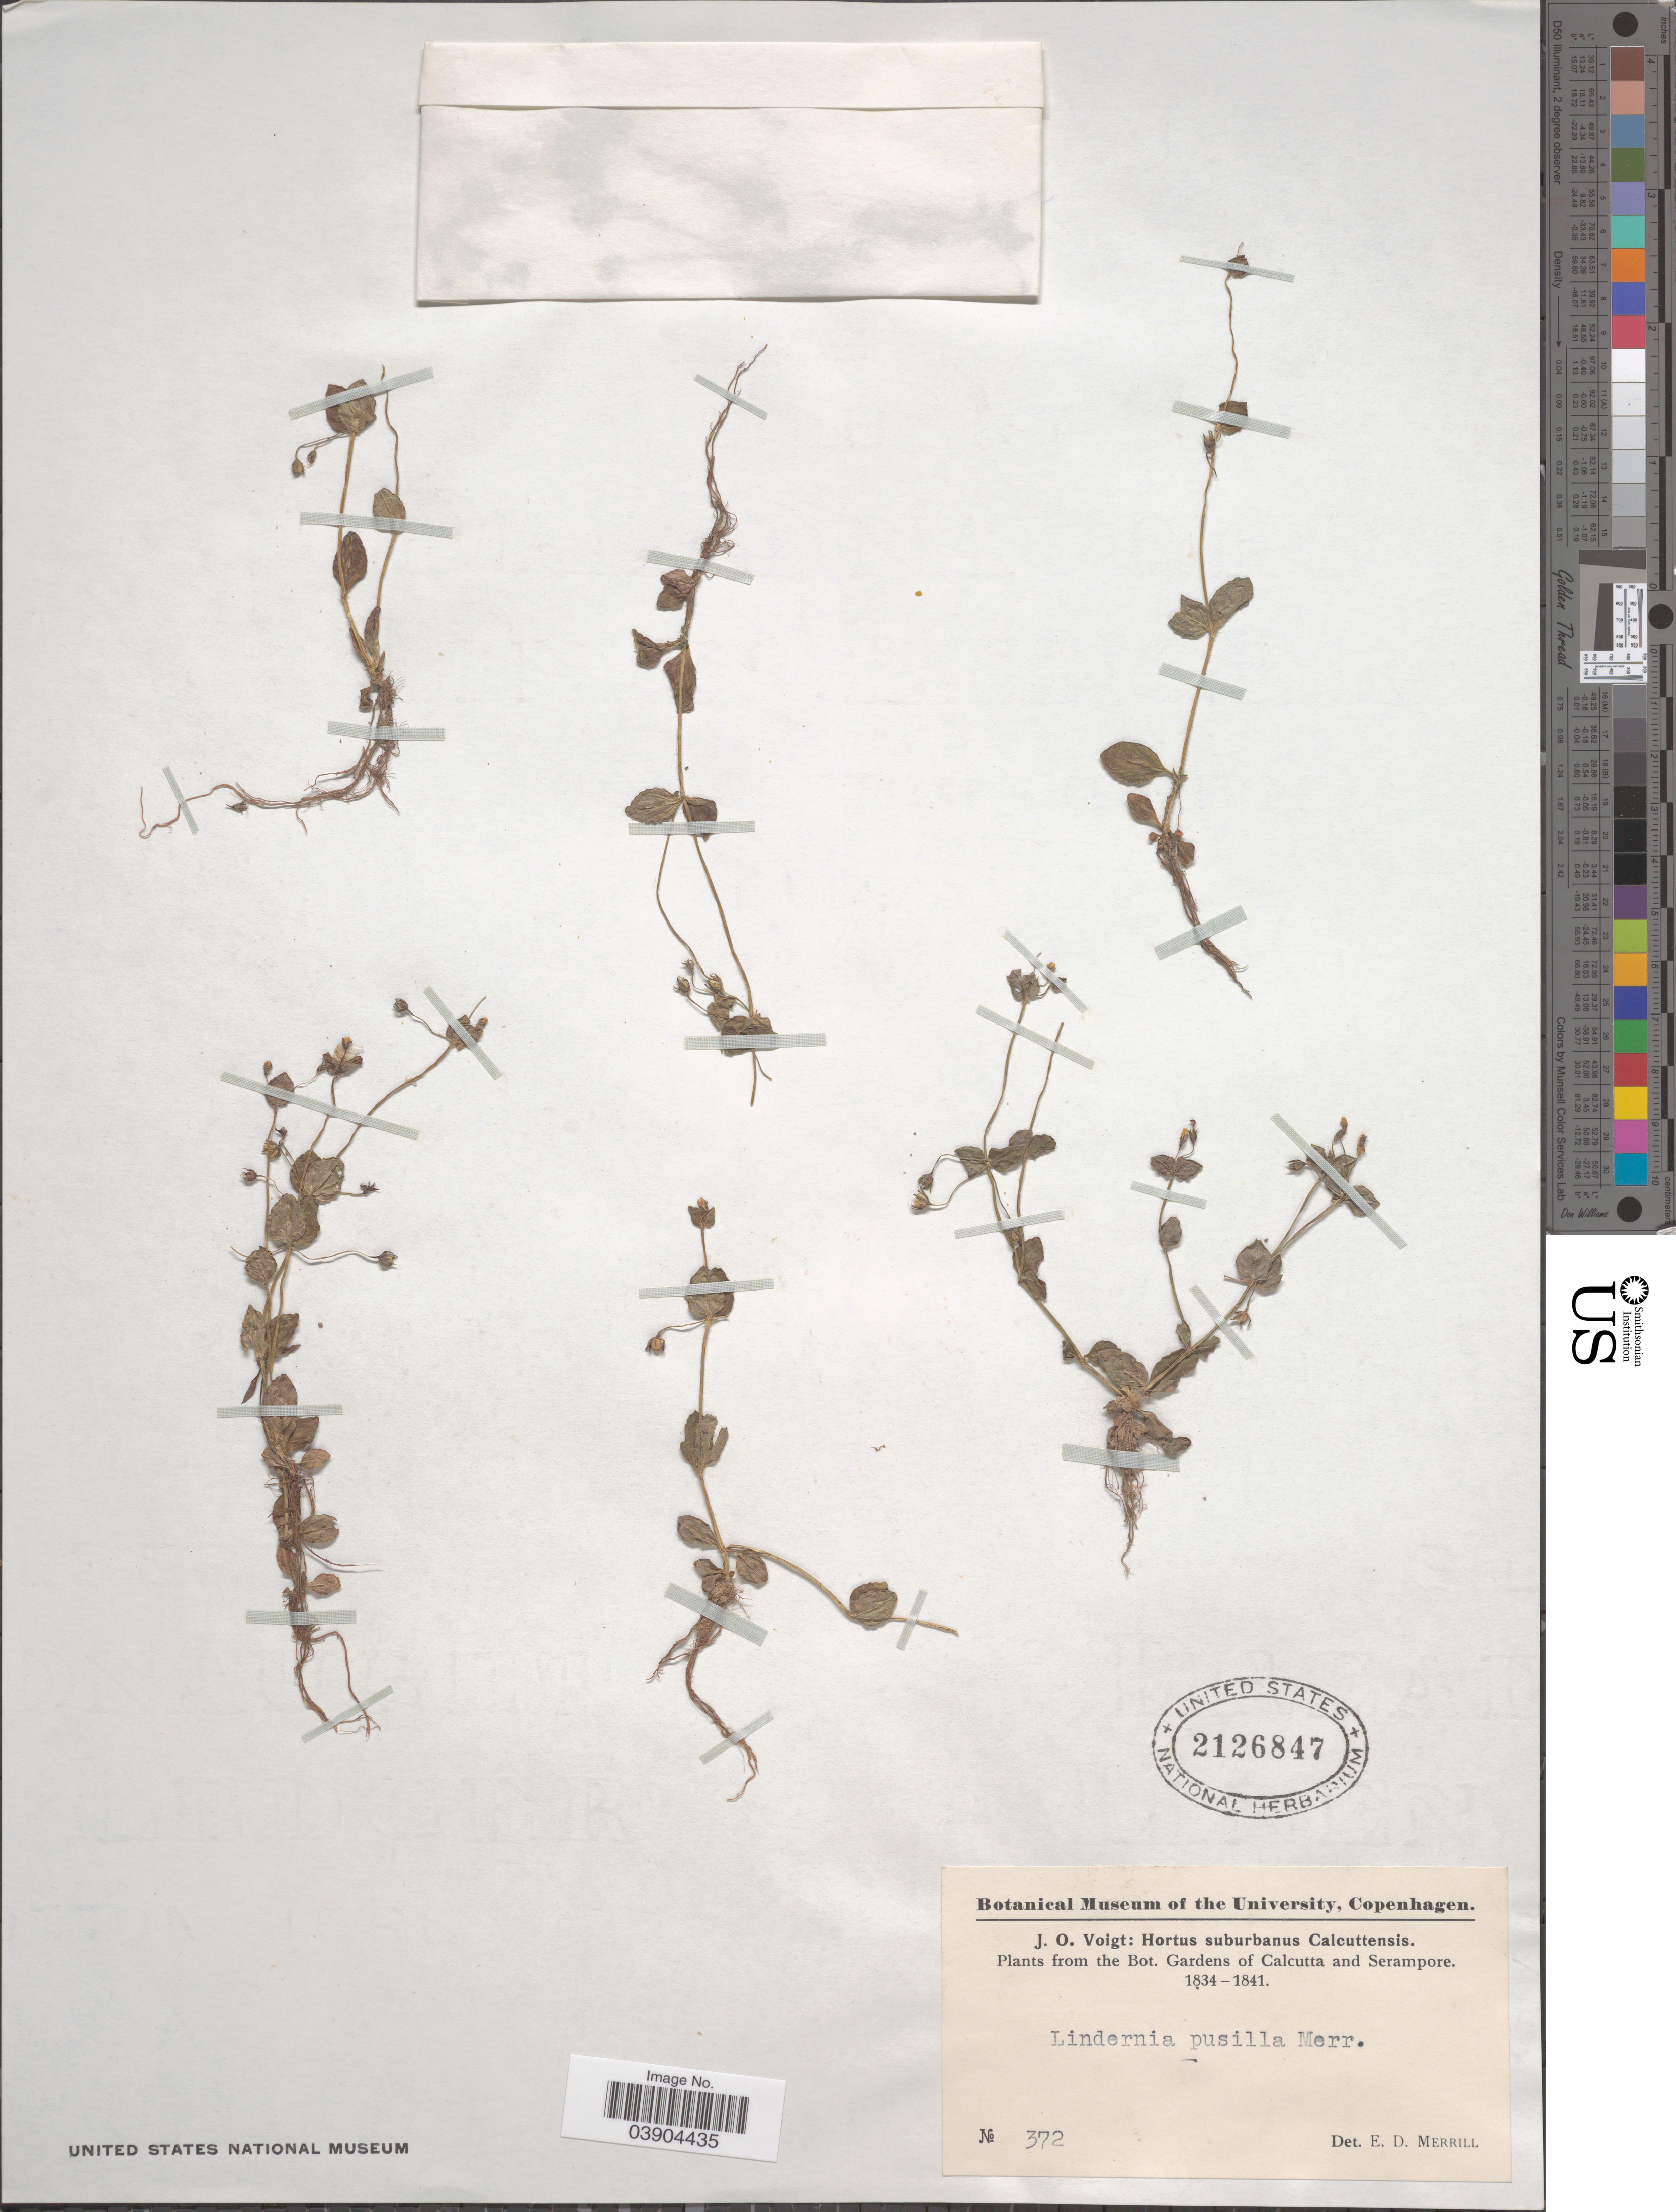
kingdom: Plantae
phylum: Tracheophyta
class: Magnoliopsida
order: Lamiales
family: Linderniaceae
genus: Lindernia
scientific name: Lindernia hirta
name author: (Cham. & Schltdl.) Pennell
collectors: J. O. Voigt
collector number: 372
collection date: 1834/1841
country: India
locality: Hortus suburbanus Calcuttensis. The Bot. Gardens of Calcutta and Serampore.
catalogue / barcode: US 2126847